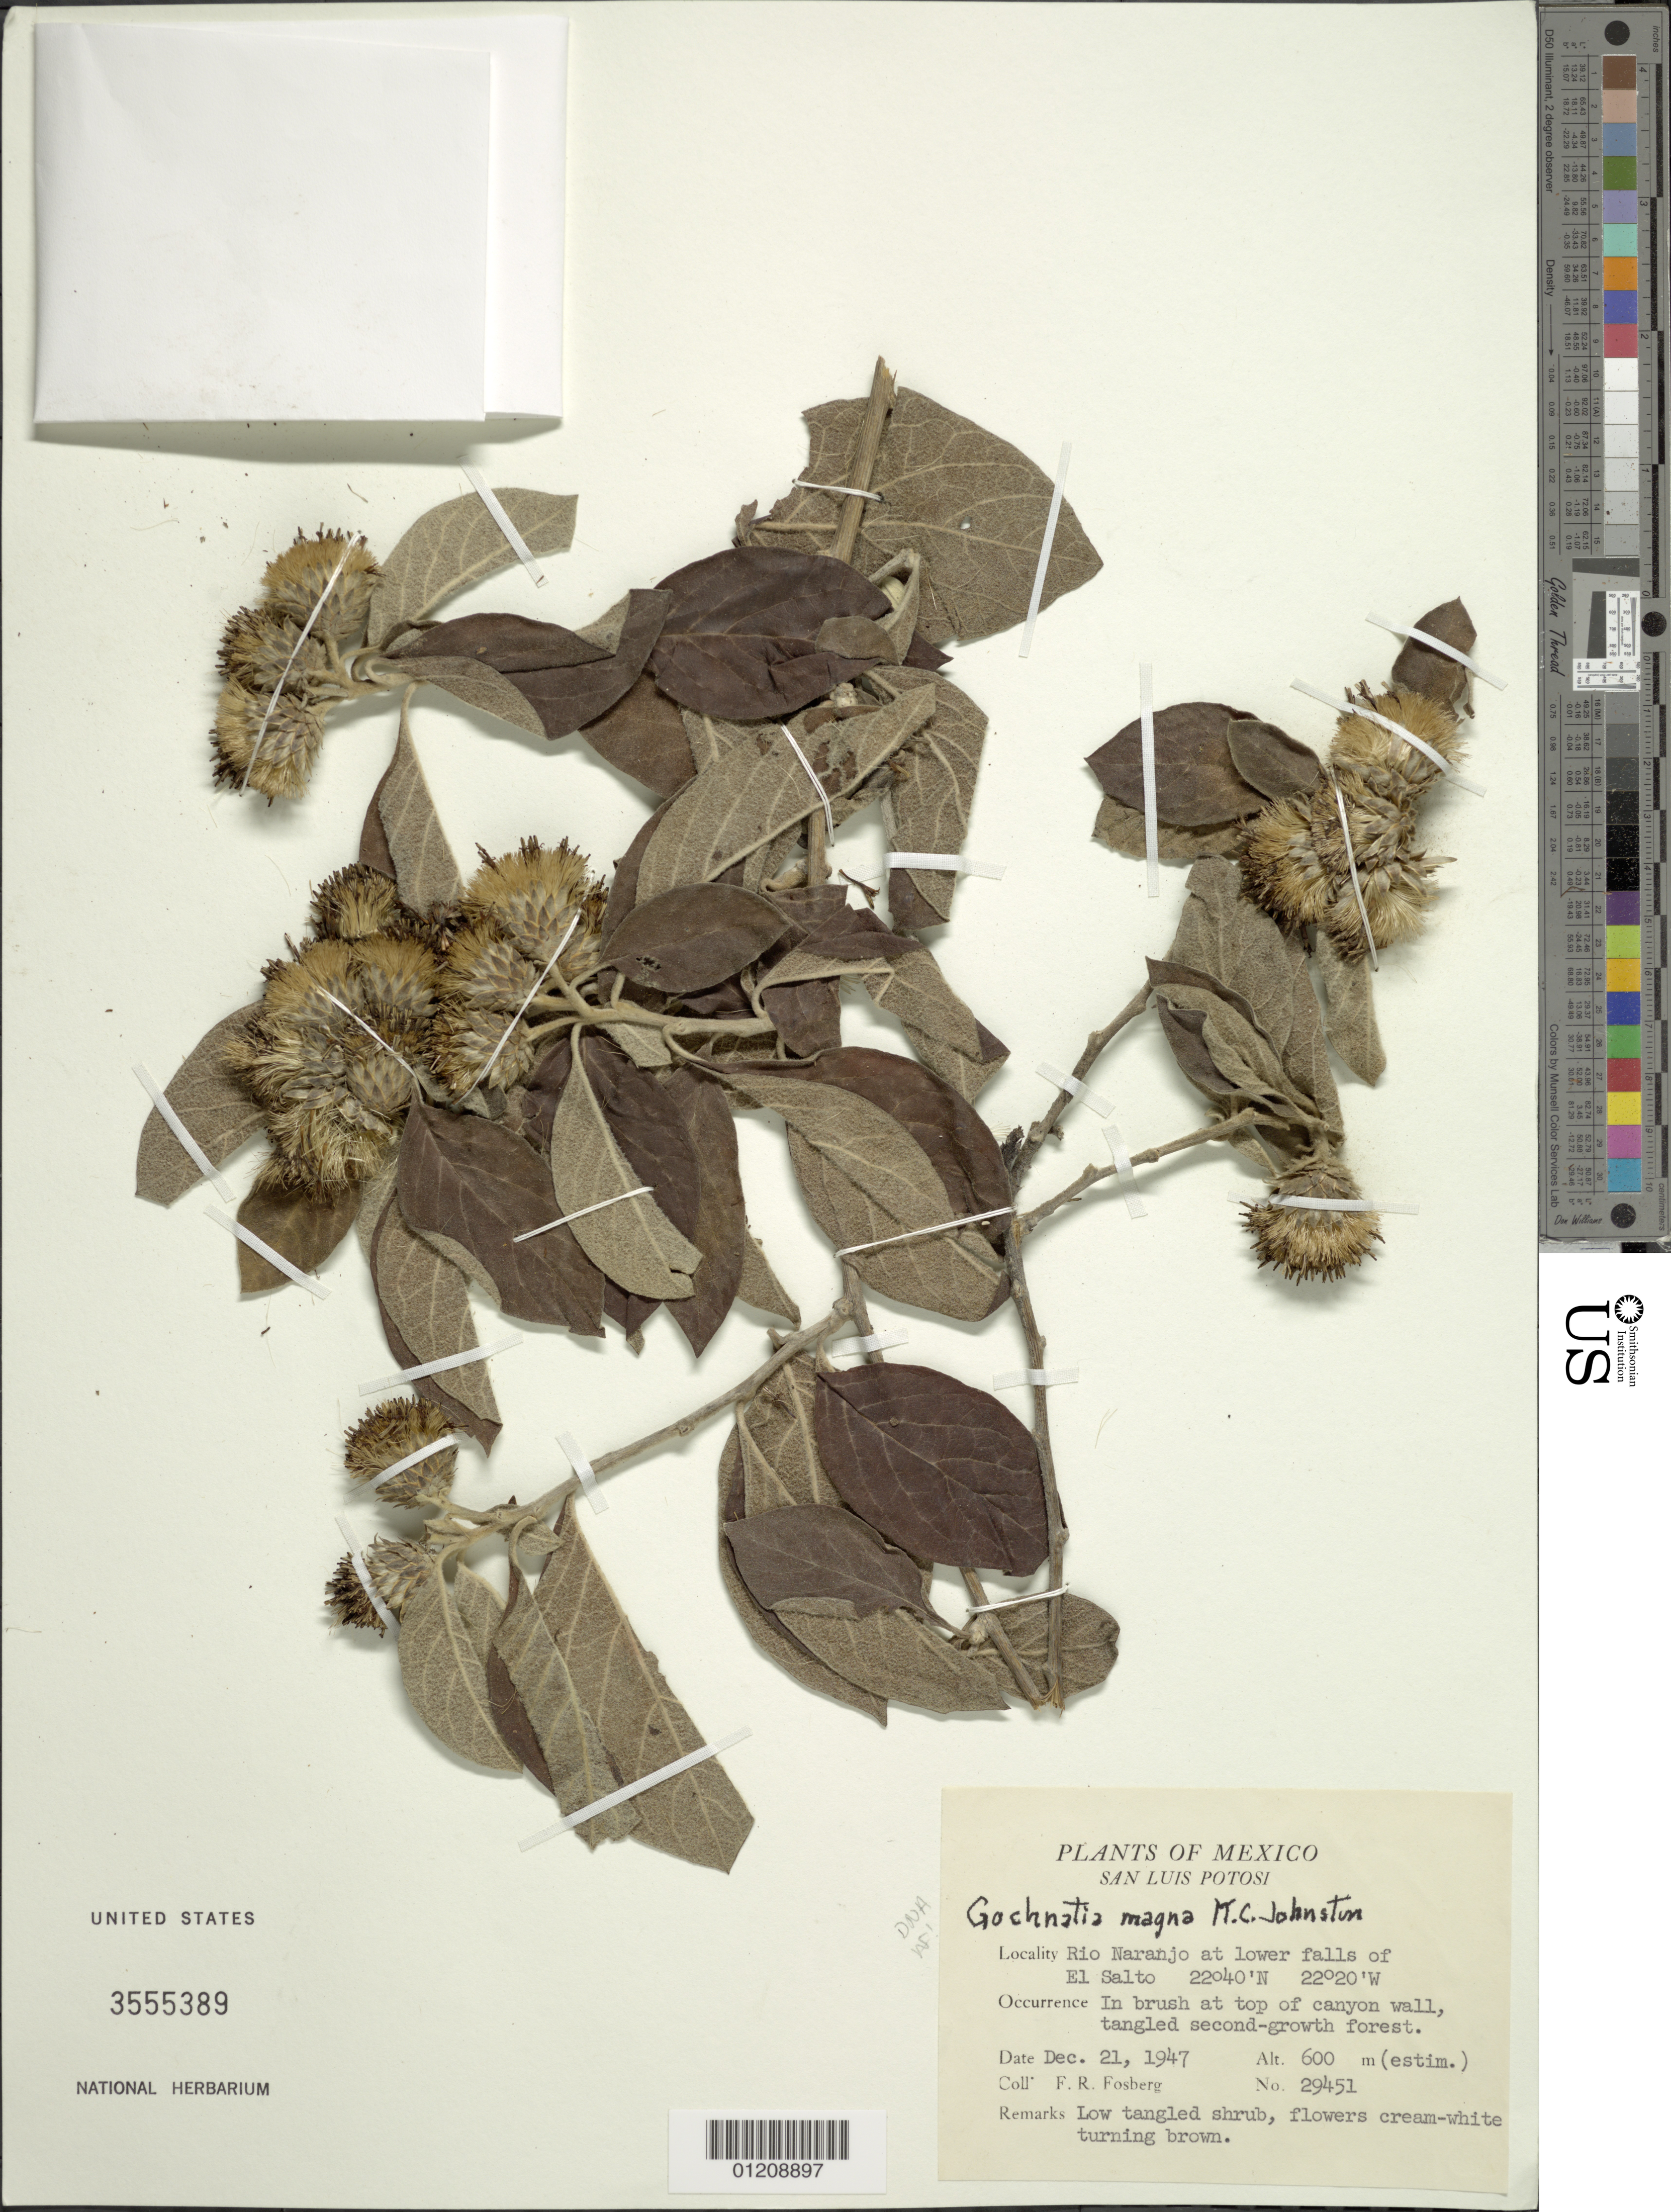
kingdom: Plantae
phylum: Tracheophyta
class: Magnoliopsida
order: Asterales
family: Asteraceae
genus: Nahuatlea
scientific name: Nahuatlea magna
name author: (M.C. Johnst. ex Cabrera) V.A. Funk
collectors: F. R. Fosberg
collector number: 29451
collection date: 1947-12-21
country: Mexico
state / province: San Luis Potosí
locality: Rio Naranjo at lower falls of El Slato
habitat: in brush at top of canyon wall, tangled 2nd growth forest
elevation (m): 600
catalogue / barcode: US 3555389